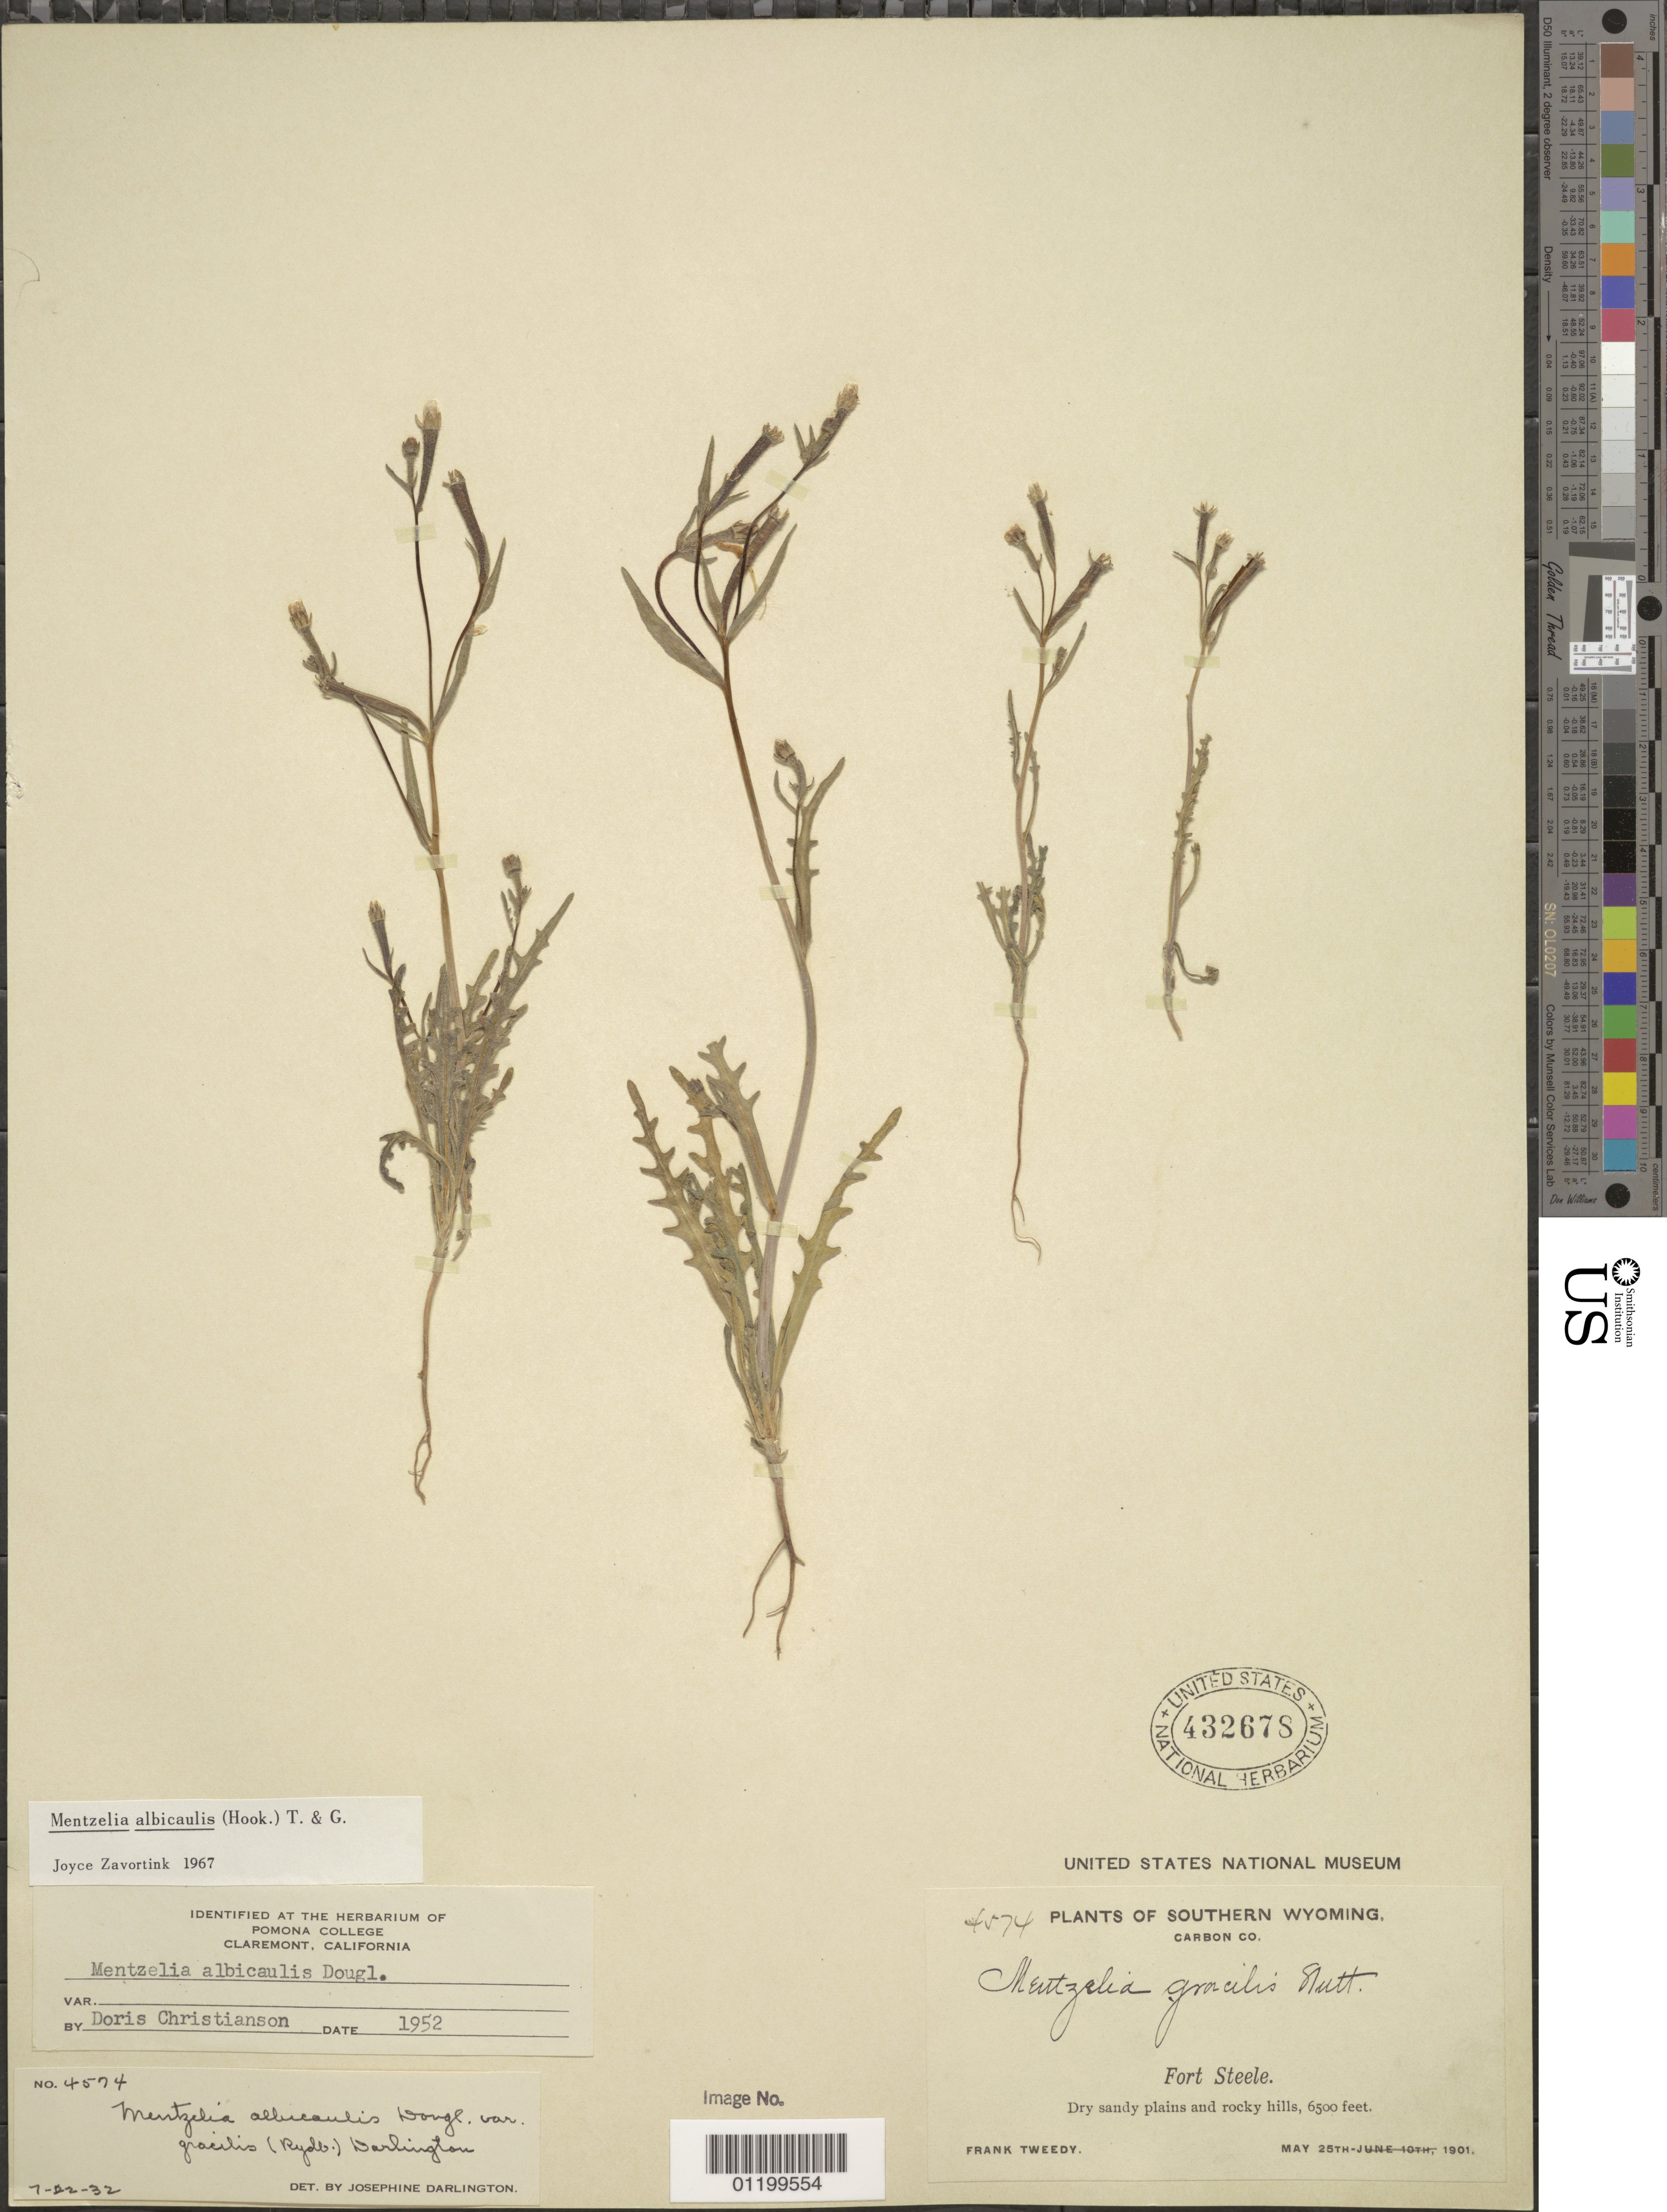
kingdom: Plantae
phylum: Tracheophyta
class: Magnoliopsida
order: Cornales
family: Loasaceae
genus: Mentzelia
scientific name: Mentzelia albicaulis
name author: (Douglas ex Hook.) Douglas ex Torr. & A. Gray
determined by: Zavortink, J. E.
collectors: F. Tweedy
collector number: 4574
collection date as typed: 25 May 1901 to 10 Jun 1901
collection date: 1901-05-25/1901-06-10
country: United States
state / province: Wyoming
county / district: Carbon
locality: Fort Steele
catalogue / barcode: US 432678